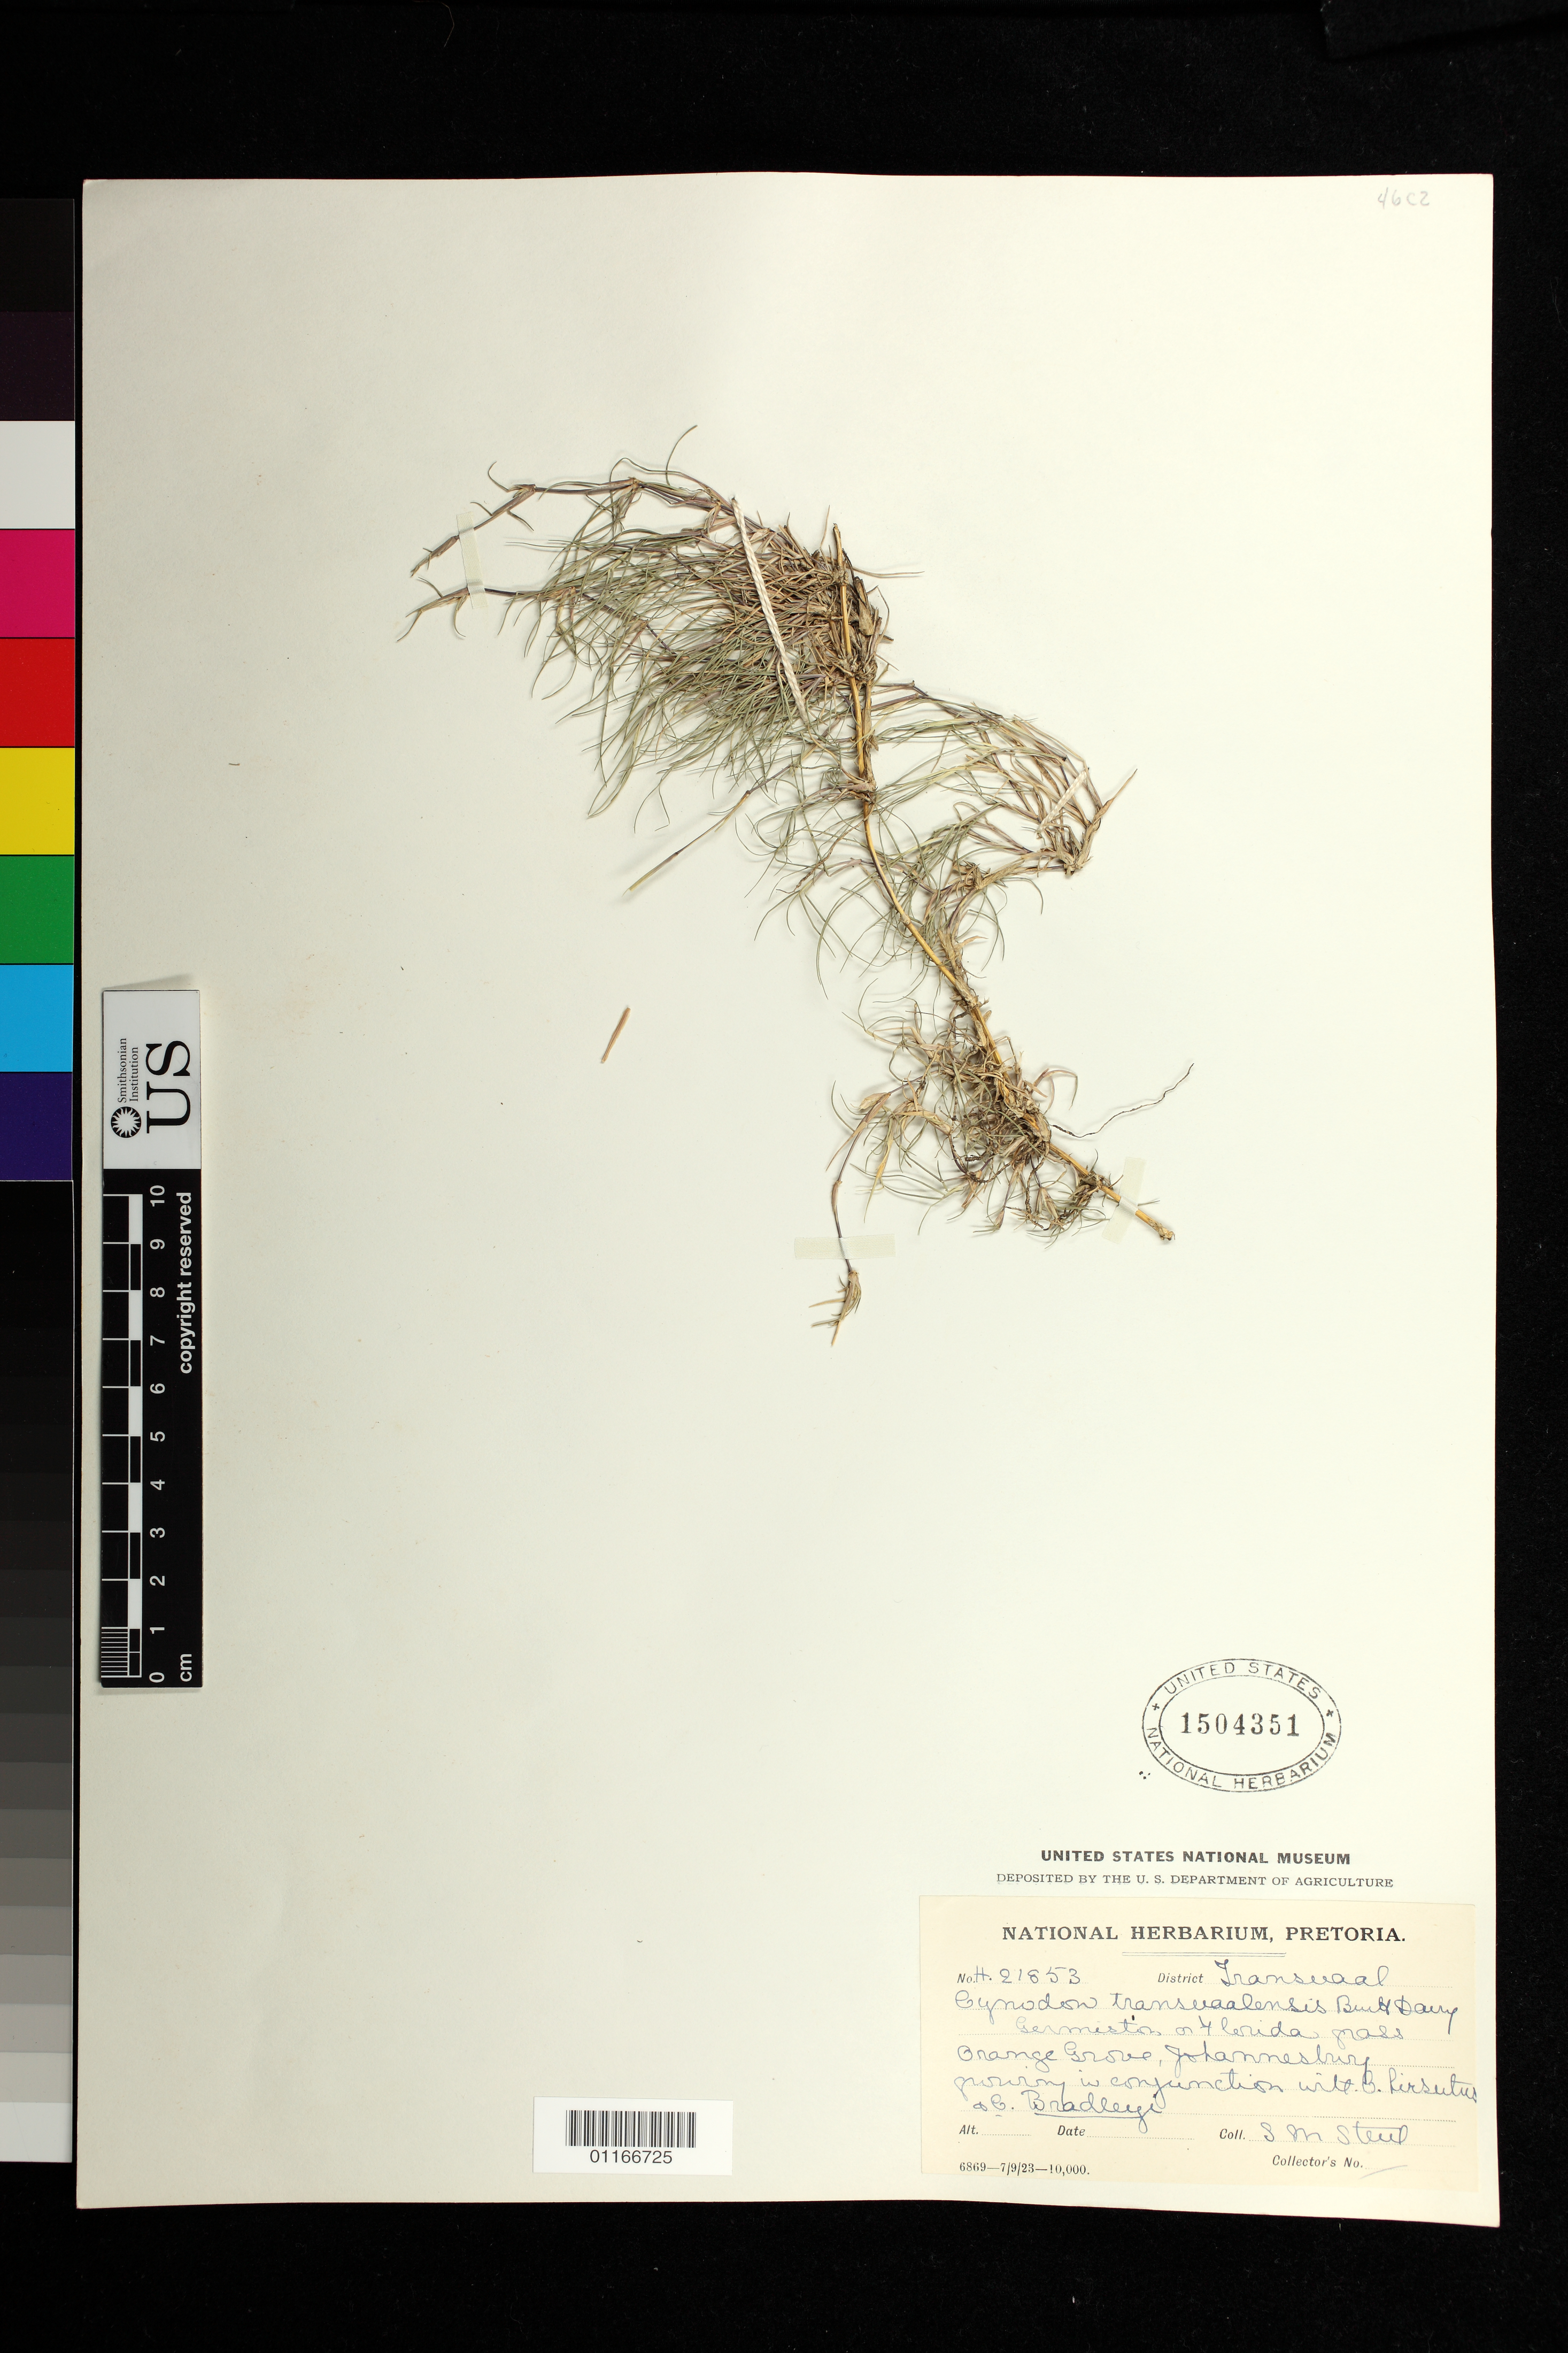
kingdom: Plantae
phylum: Tracheophyta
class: Liliopsida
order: Poales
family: Poaceae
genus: Cynodon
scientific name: Cynodon transvaalensis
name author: Burtt Davy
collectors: S. Steul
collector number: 21853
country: South Africa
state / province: Gauteng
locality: Transvaal. Orange Grove, Johannesburg.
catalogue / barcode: US 1504351